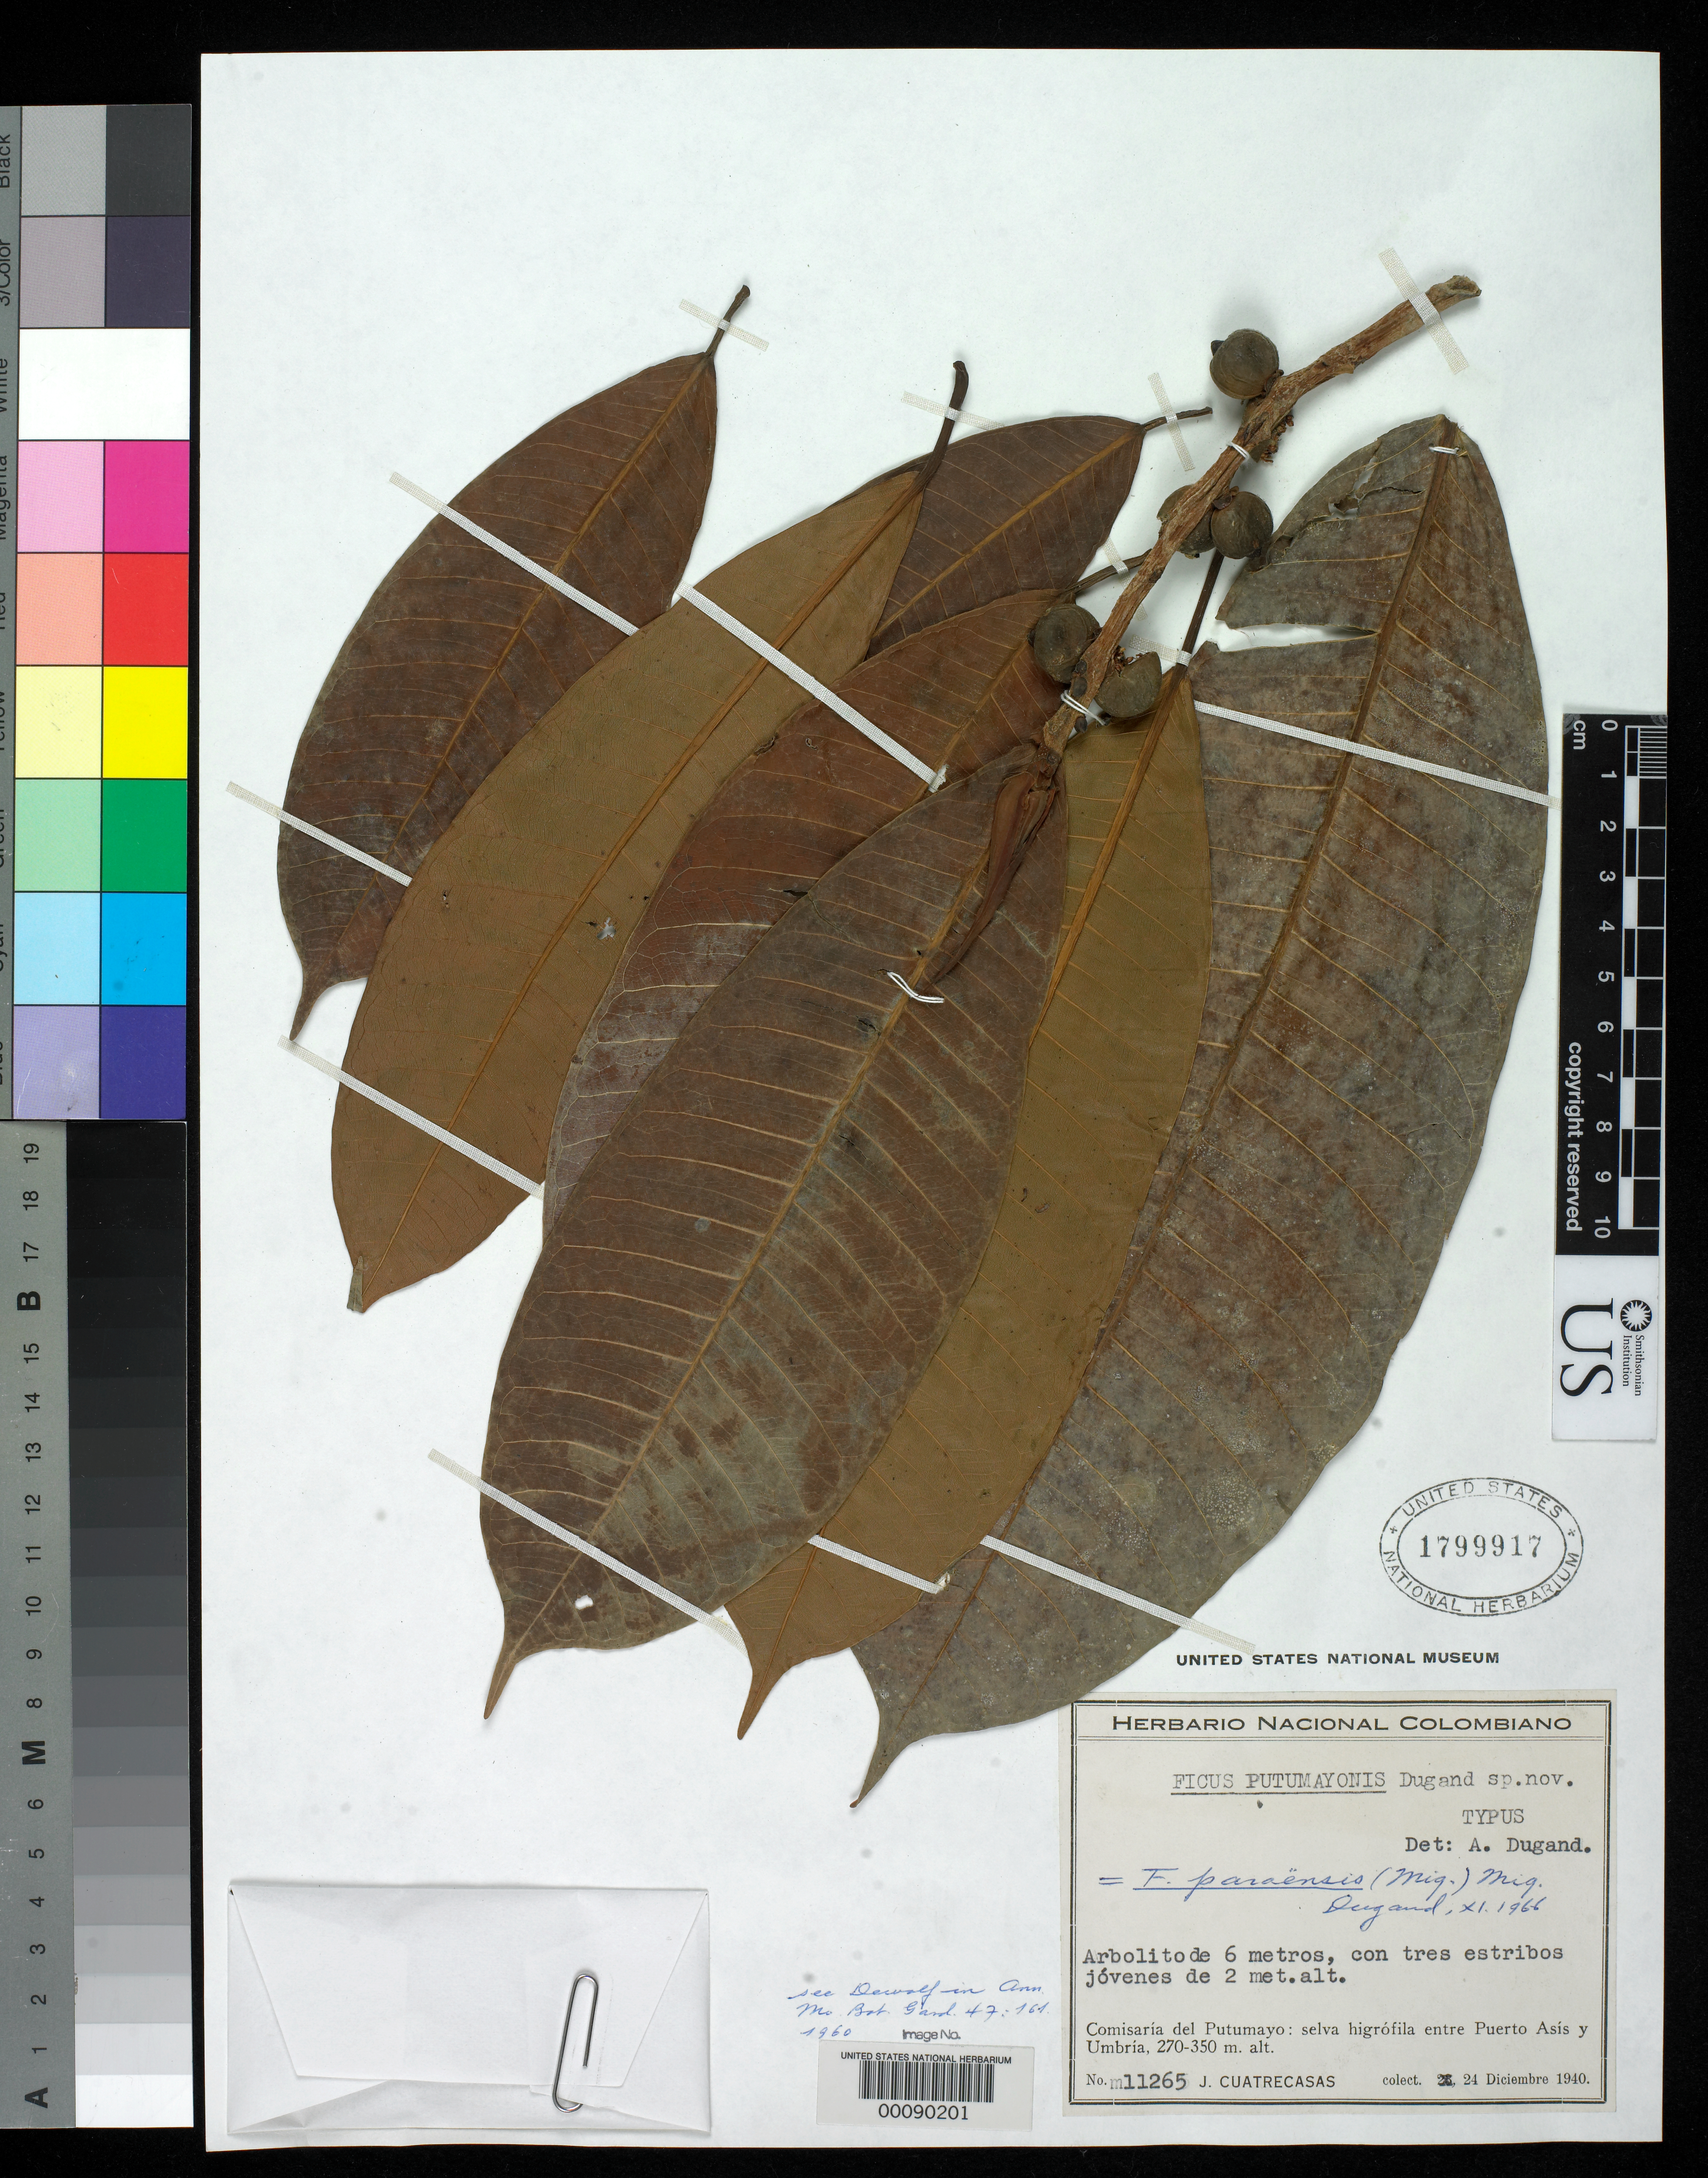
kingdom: Plantae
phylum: Tracheophyta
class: Magnoliopsida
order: Rosales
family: Moraceae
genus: Ficus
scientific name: Ficus putumayonis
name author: Dugand G.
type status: Isotype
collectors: J. Cuatrecasas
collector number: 11265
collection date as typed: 24 Dec 1940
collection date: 1940-12-24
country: Colombia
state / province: Putumayo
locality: Entre Puerto Asis y Umbria.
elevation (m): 270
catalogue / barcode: US 1799917